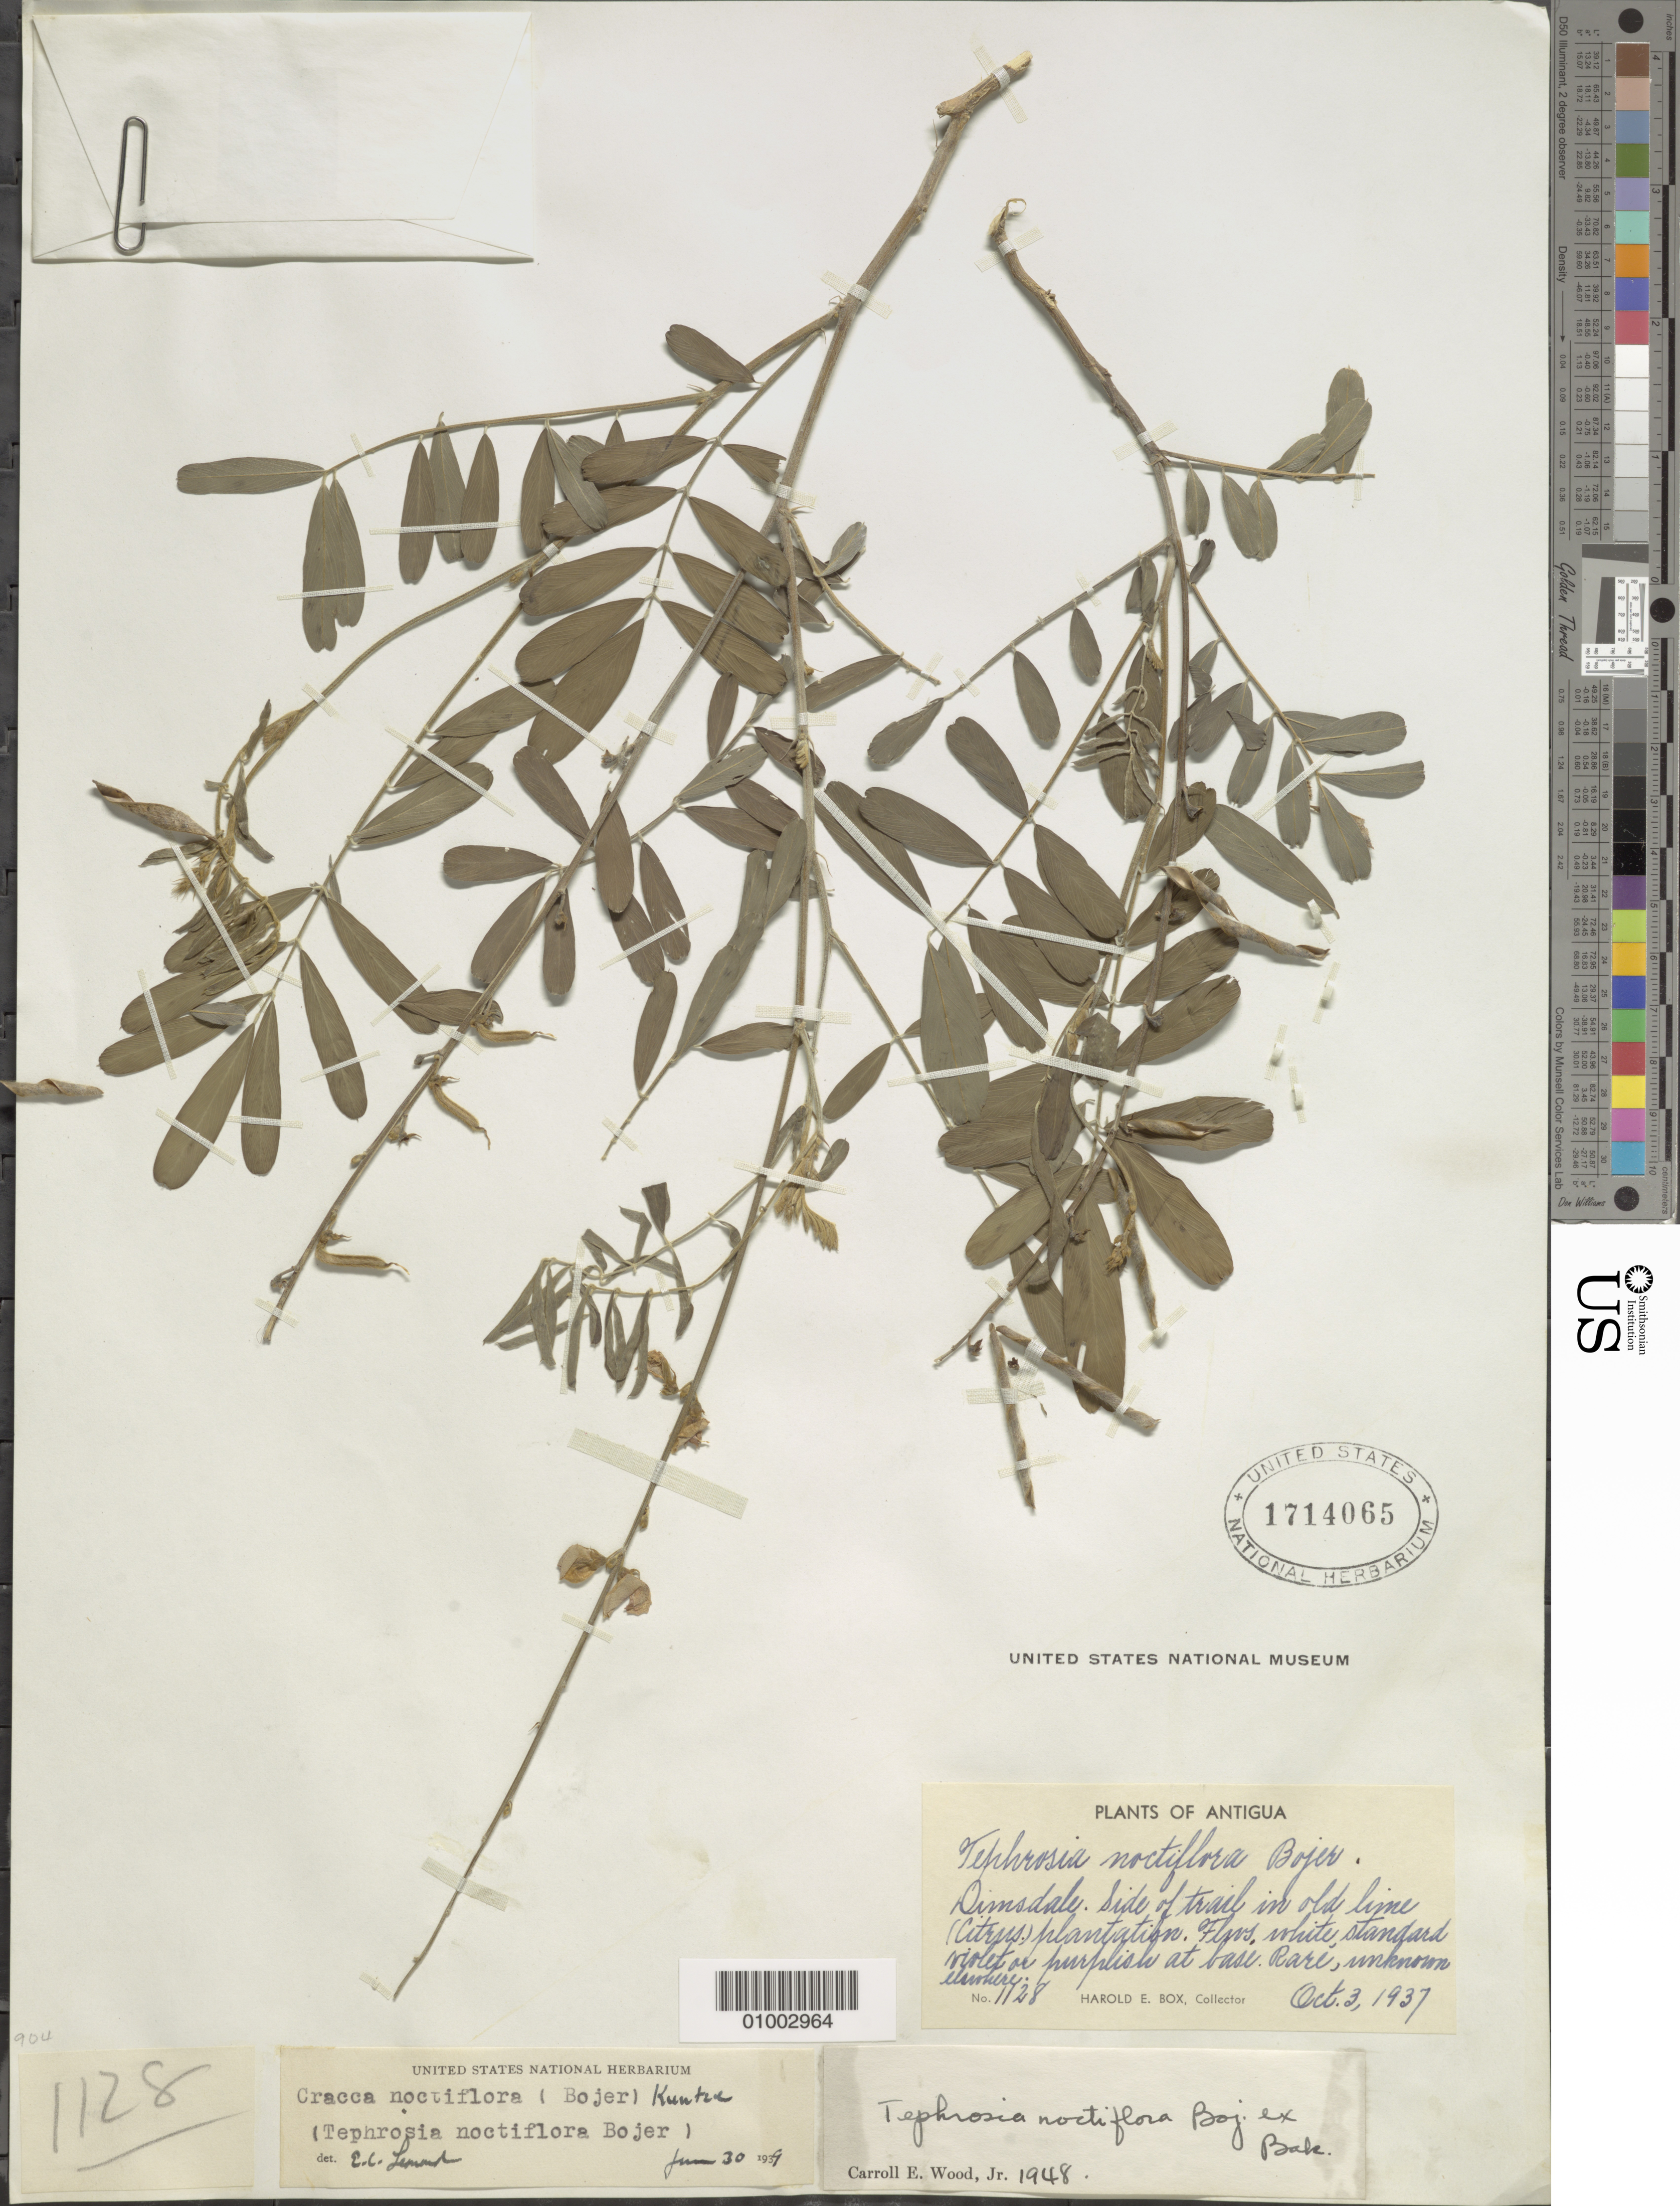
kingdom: Plantae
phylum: Tracheophyta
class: Magnoliopsida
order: Fabales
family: Fabaceae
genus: Tephrosia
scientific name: Tephrosia noctiflora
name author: Bojer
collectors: H. E. Box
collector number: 1128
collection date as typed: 03 Oct 1937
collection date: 1937-10-03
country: Antigua and Barbuda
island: Antigua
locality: Dimsdale, side of trail in old lime (citrus) plantation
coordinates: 0 N, 0 E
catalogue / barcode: US 1714065